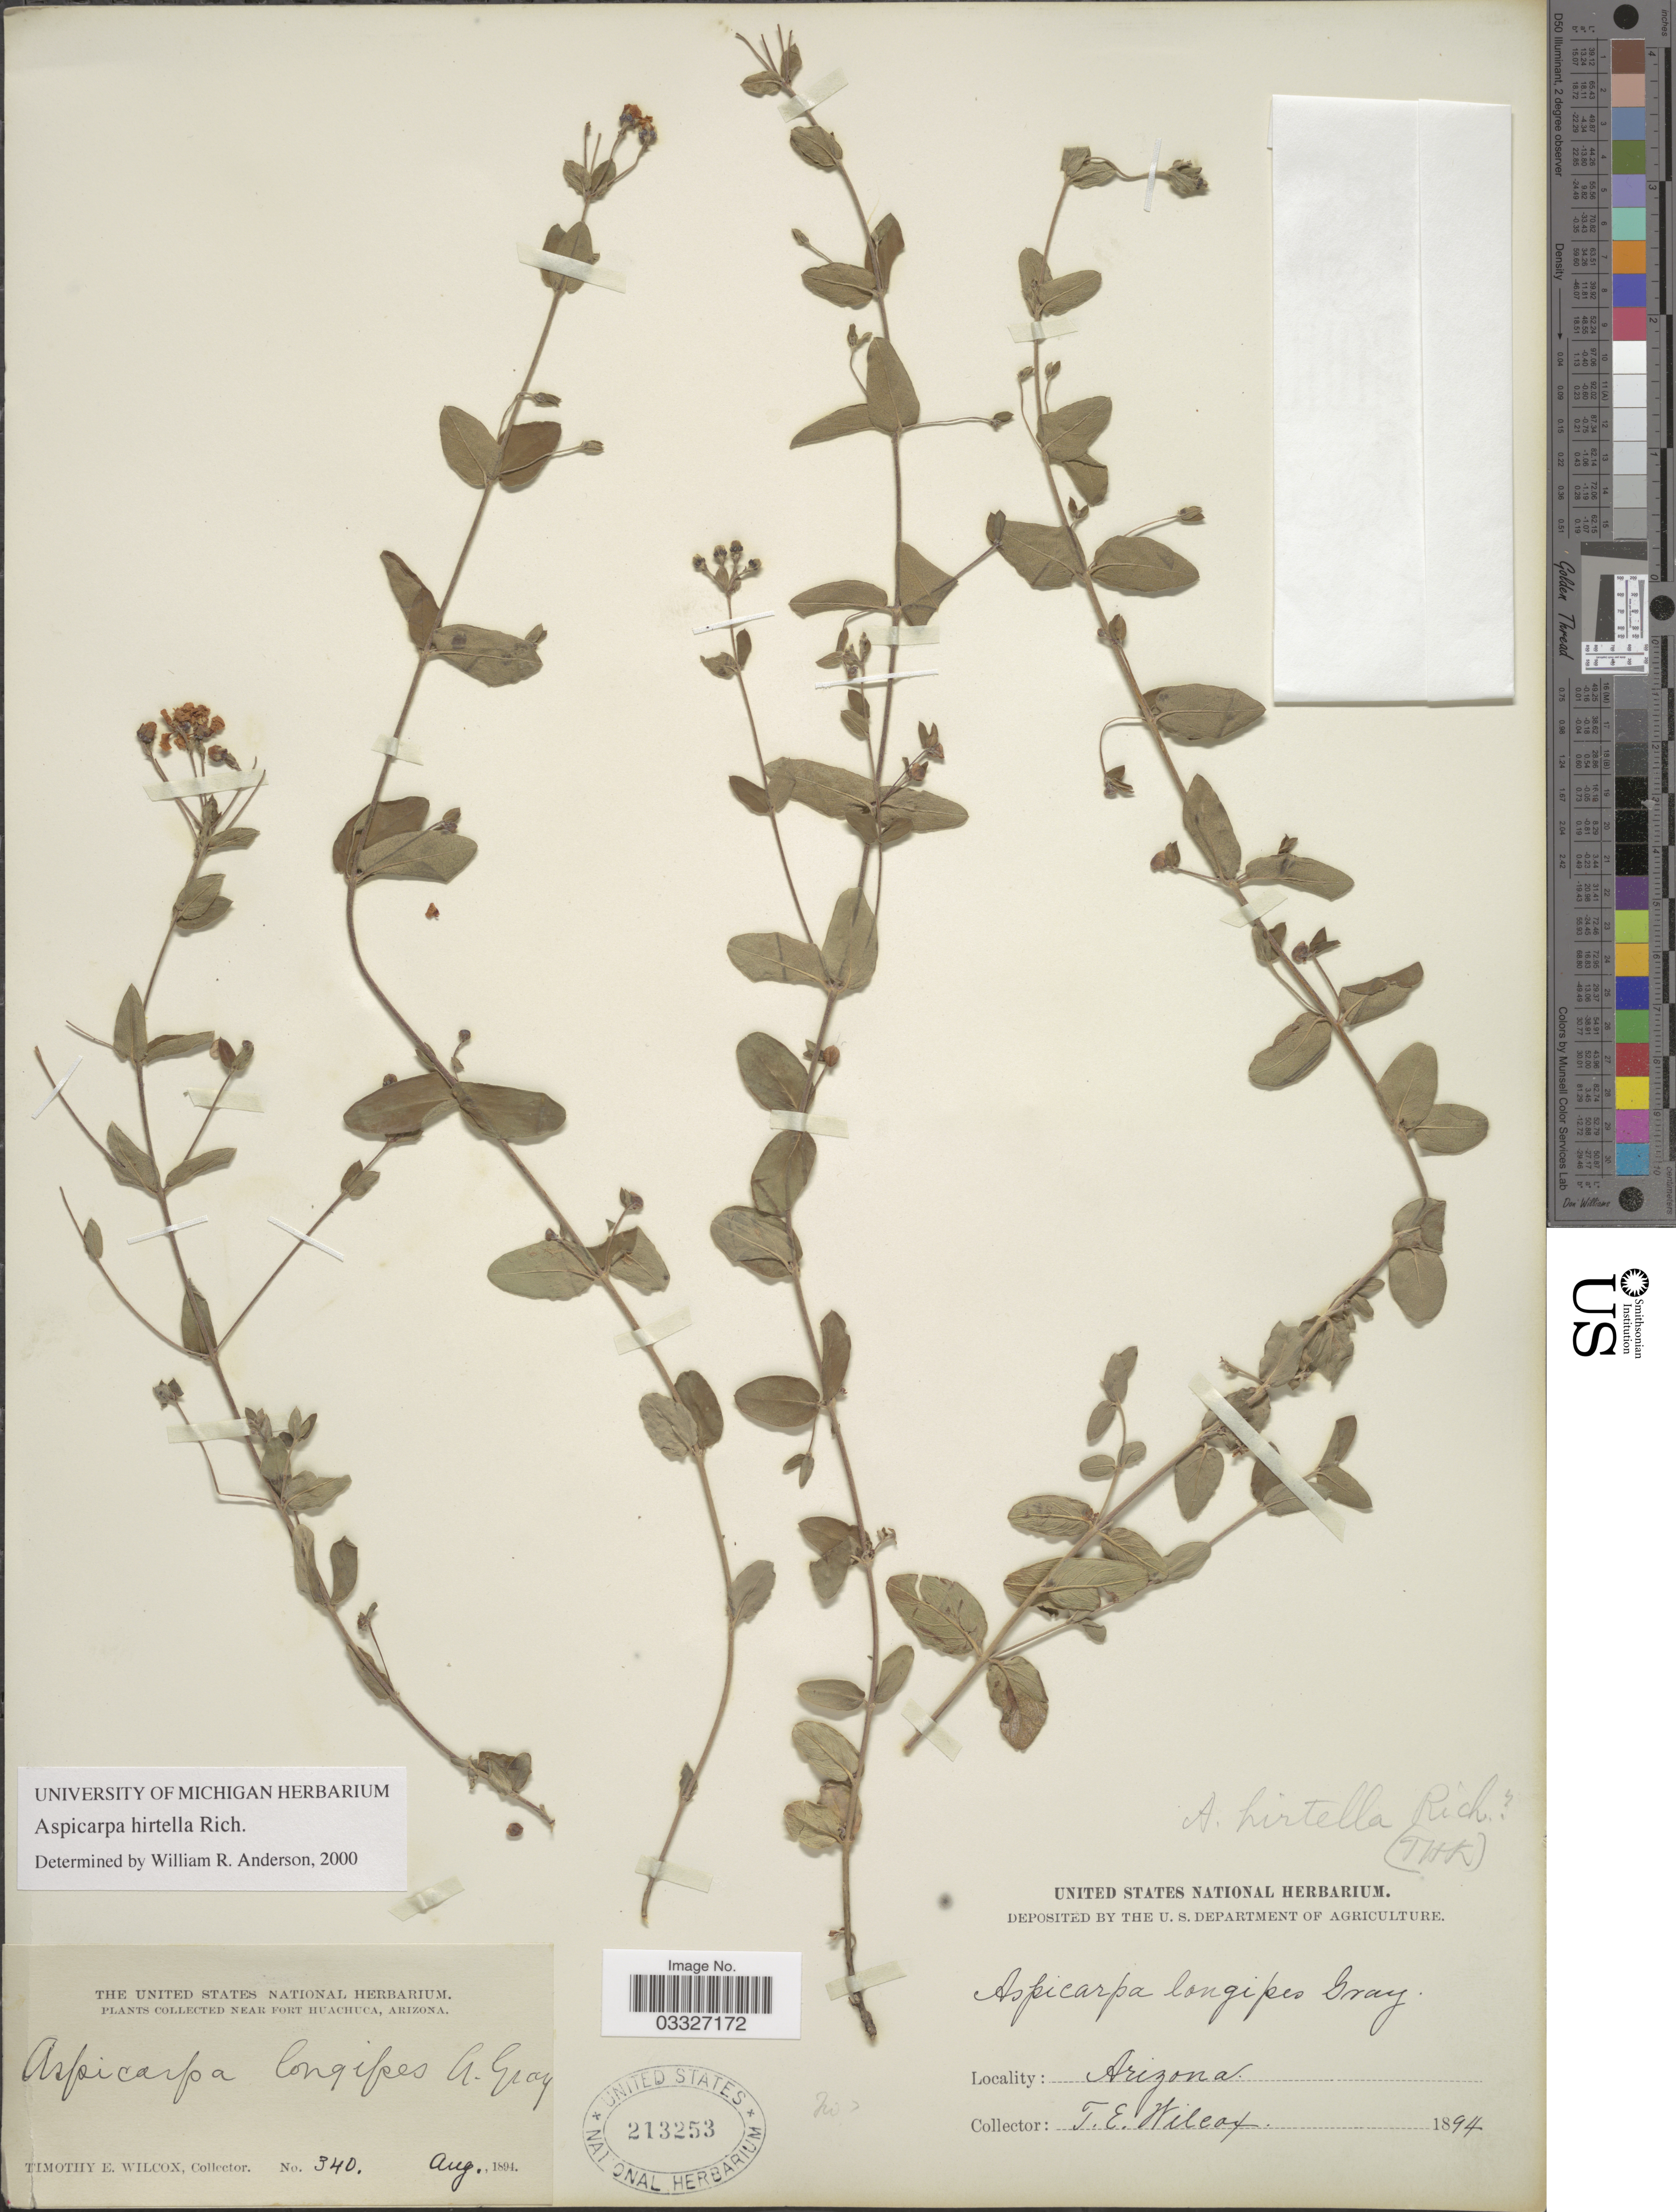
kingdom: Plantae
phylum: Tracheophyta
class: Magnoliopsida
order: Malpighiales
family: Malpighiaceae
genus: Aspicarpa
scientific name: Aspicarpa hirtella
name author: Rich.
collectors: T. E. Wilcox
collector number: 340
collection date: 1891-08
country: United States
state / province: Arizona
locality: Near Fort Huachuca.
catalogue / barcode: US 213253